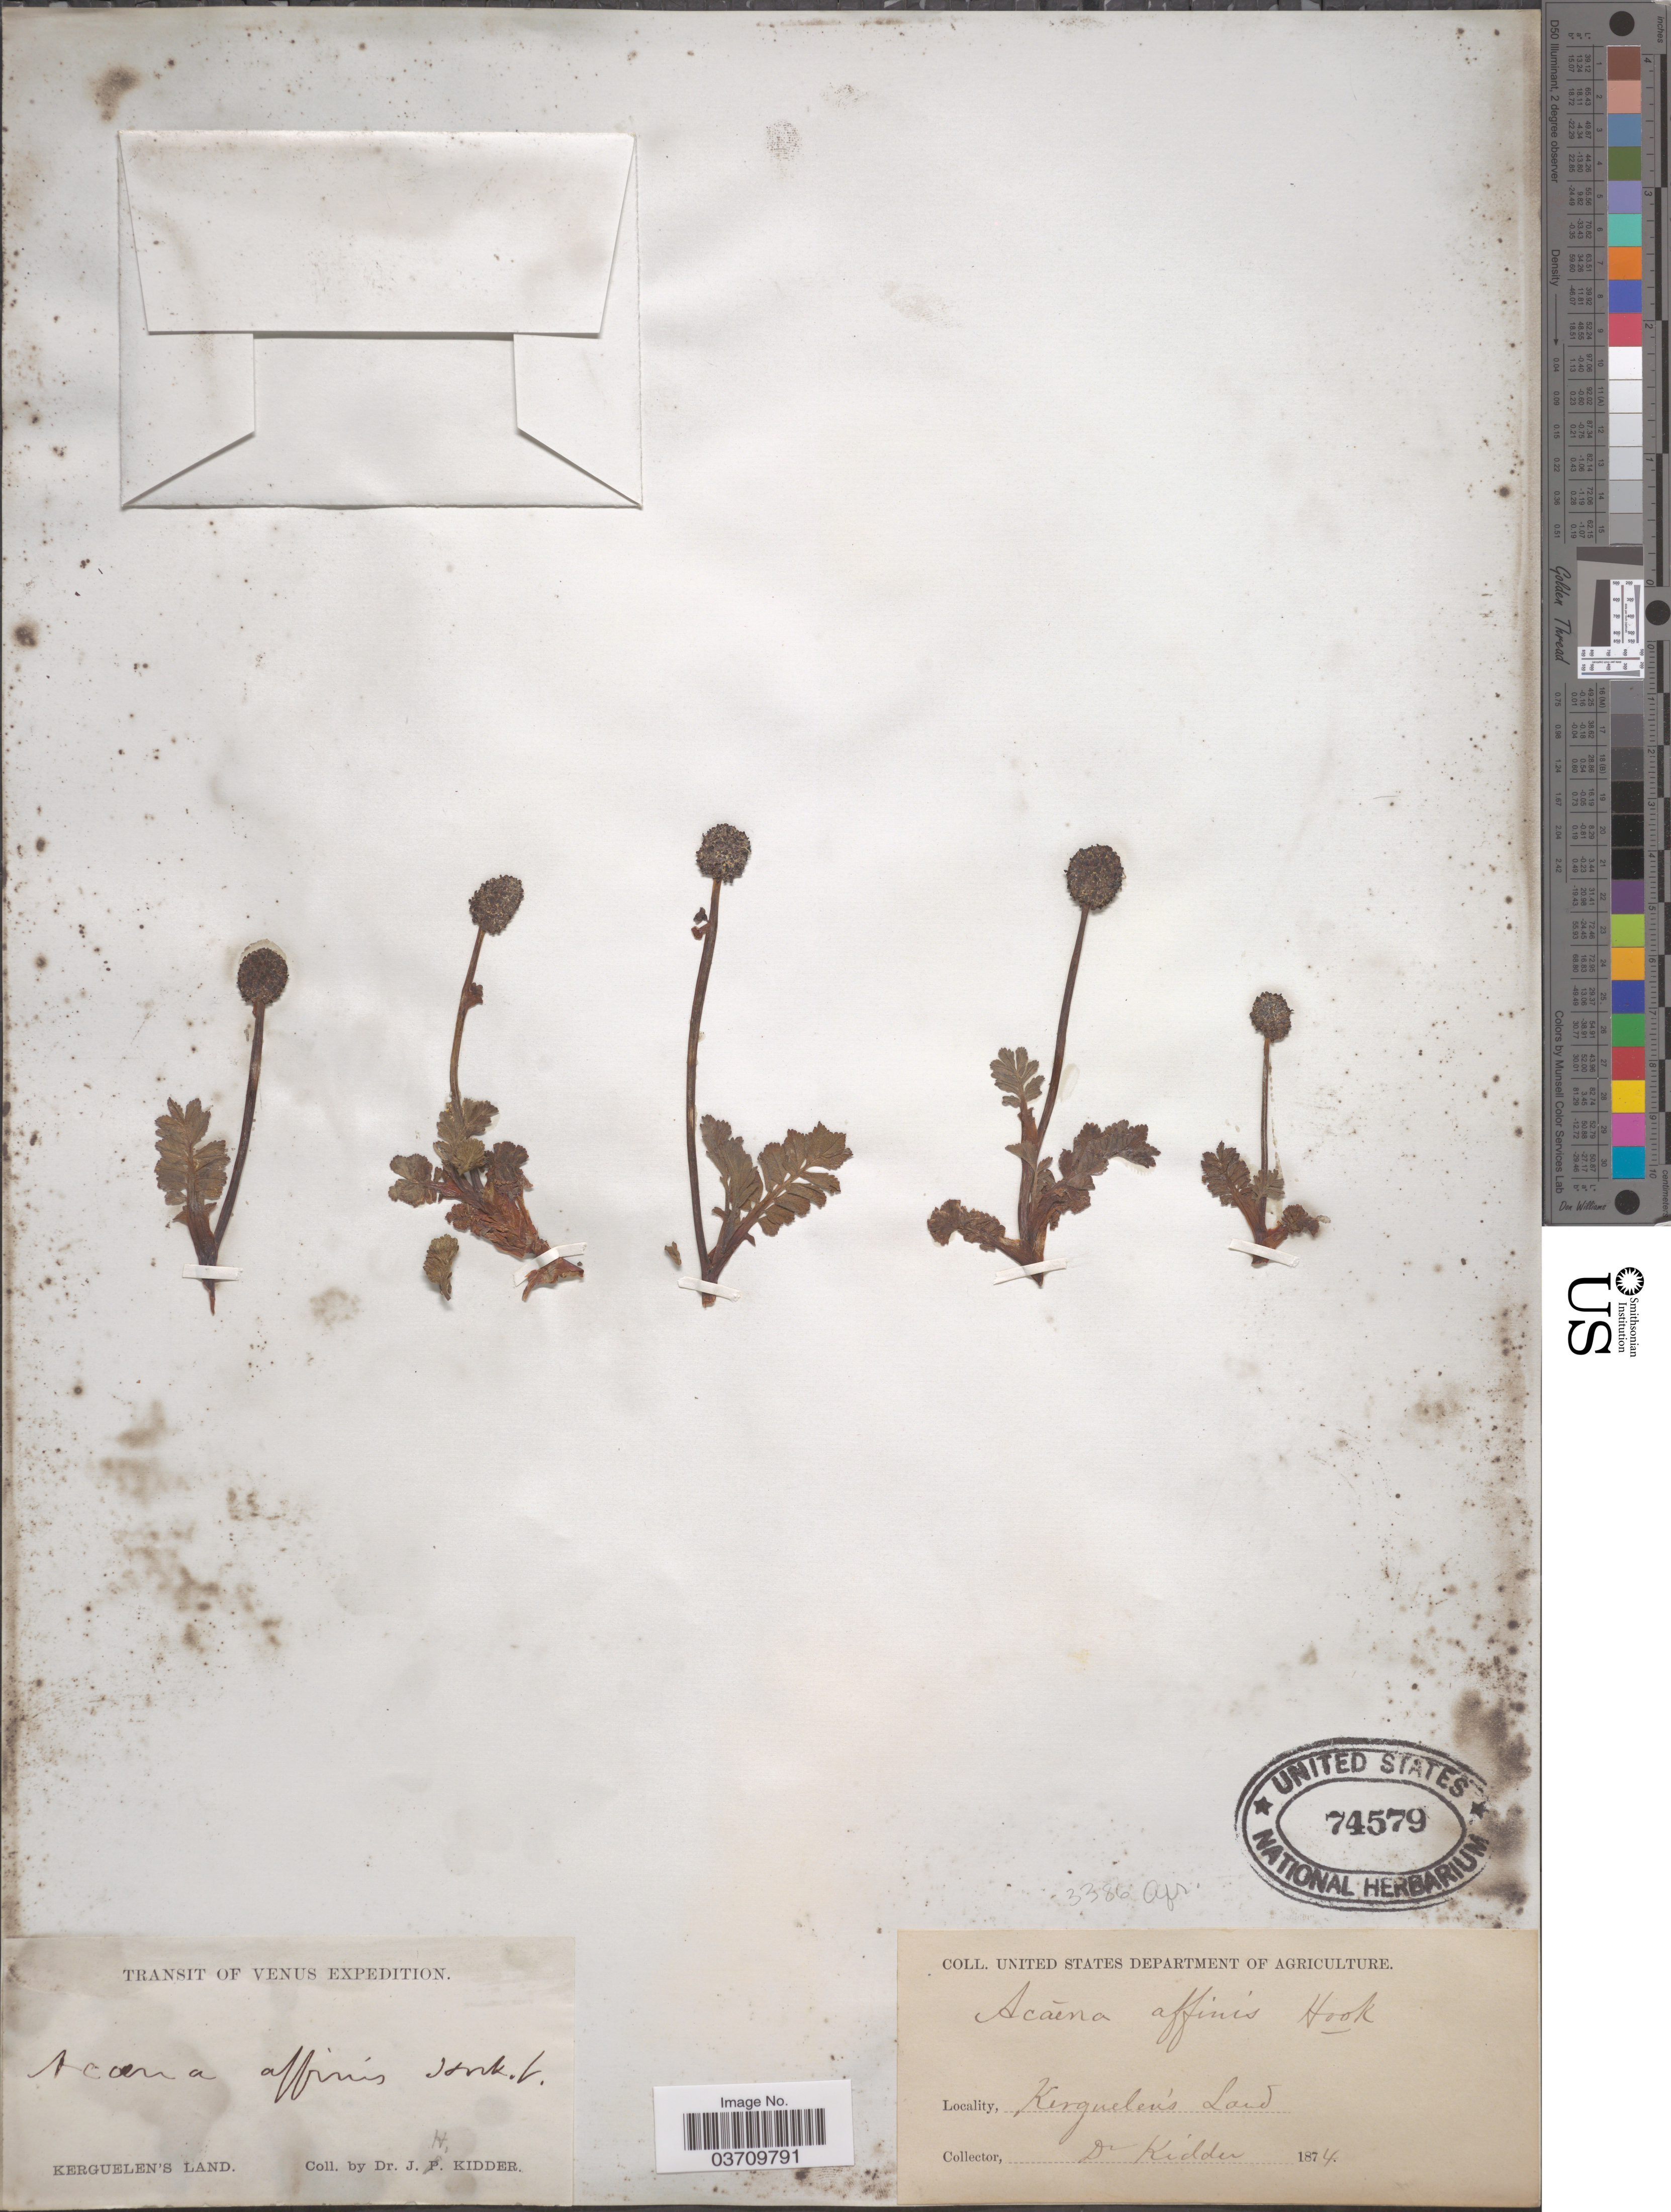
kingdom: Plantae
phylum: Tracheophyta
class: Magnoliopsida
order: Rosales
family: Rosaceae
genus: Acaena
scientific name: Acaena affinis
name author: Hook. f.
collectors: J. Kidder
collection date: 1874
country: French Southern Territories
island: Kerguelen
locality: Kerguelen's Land.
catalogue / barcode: US 74579